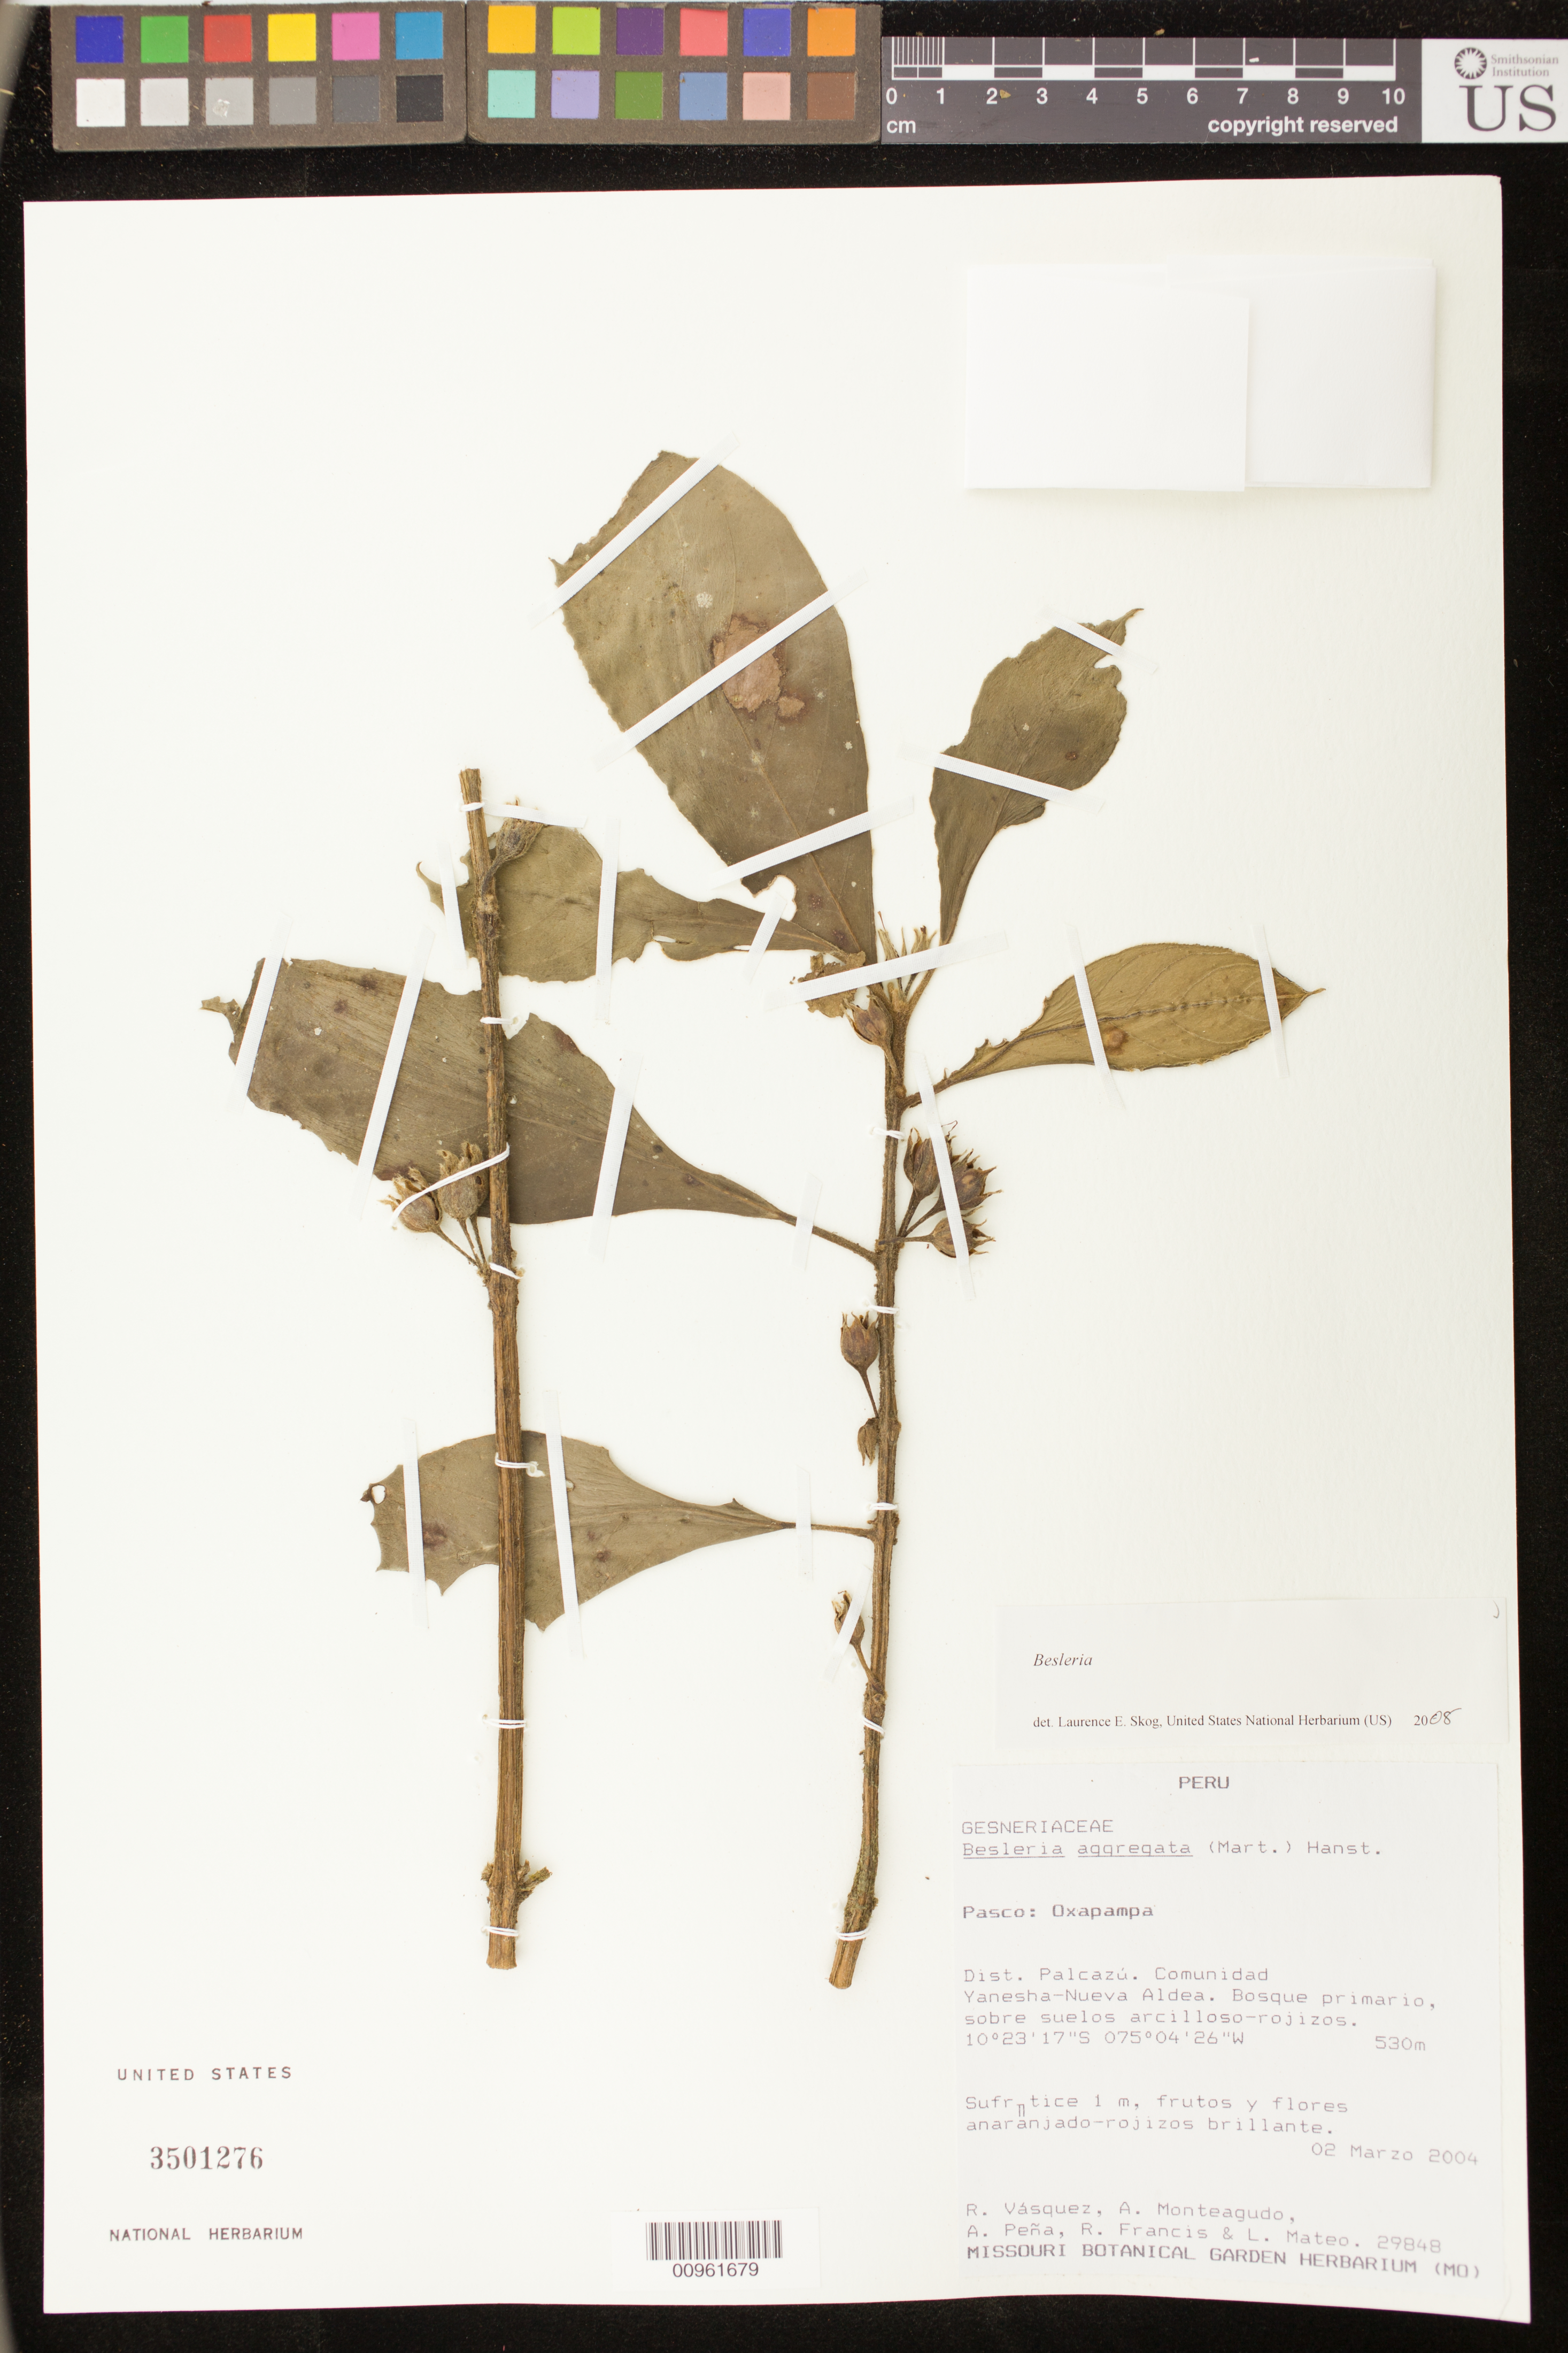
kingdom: Plantae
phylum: Tracheophyta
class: Magnoliopsida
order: Lamiales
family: Gesneriaceae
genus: Besleria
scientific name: Besleria sp.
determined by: Skog, Laurence E.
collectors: R. Vásquez & et al.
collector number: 29848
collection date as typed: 02 Mar 2004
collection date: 2004-03-02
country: Peru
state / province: Pasco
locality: Pasco: Oxapampa. Distrito Palcazú, comunidad Yanesha-Nueva Aldea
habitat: Bosque primario, sobre suelos arcilloso-rojizos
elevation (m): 530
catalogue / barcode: US 3501276